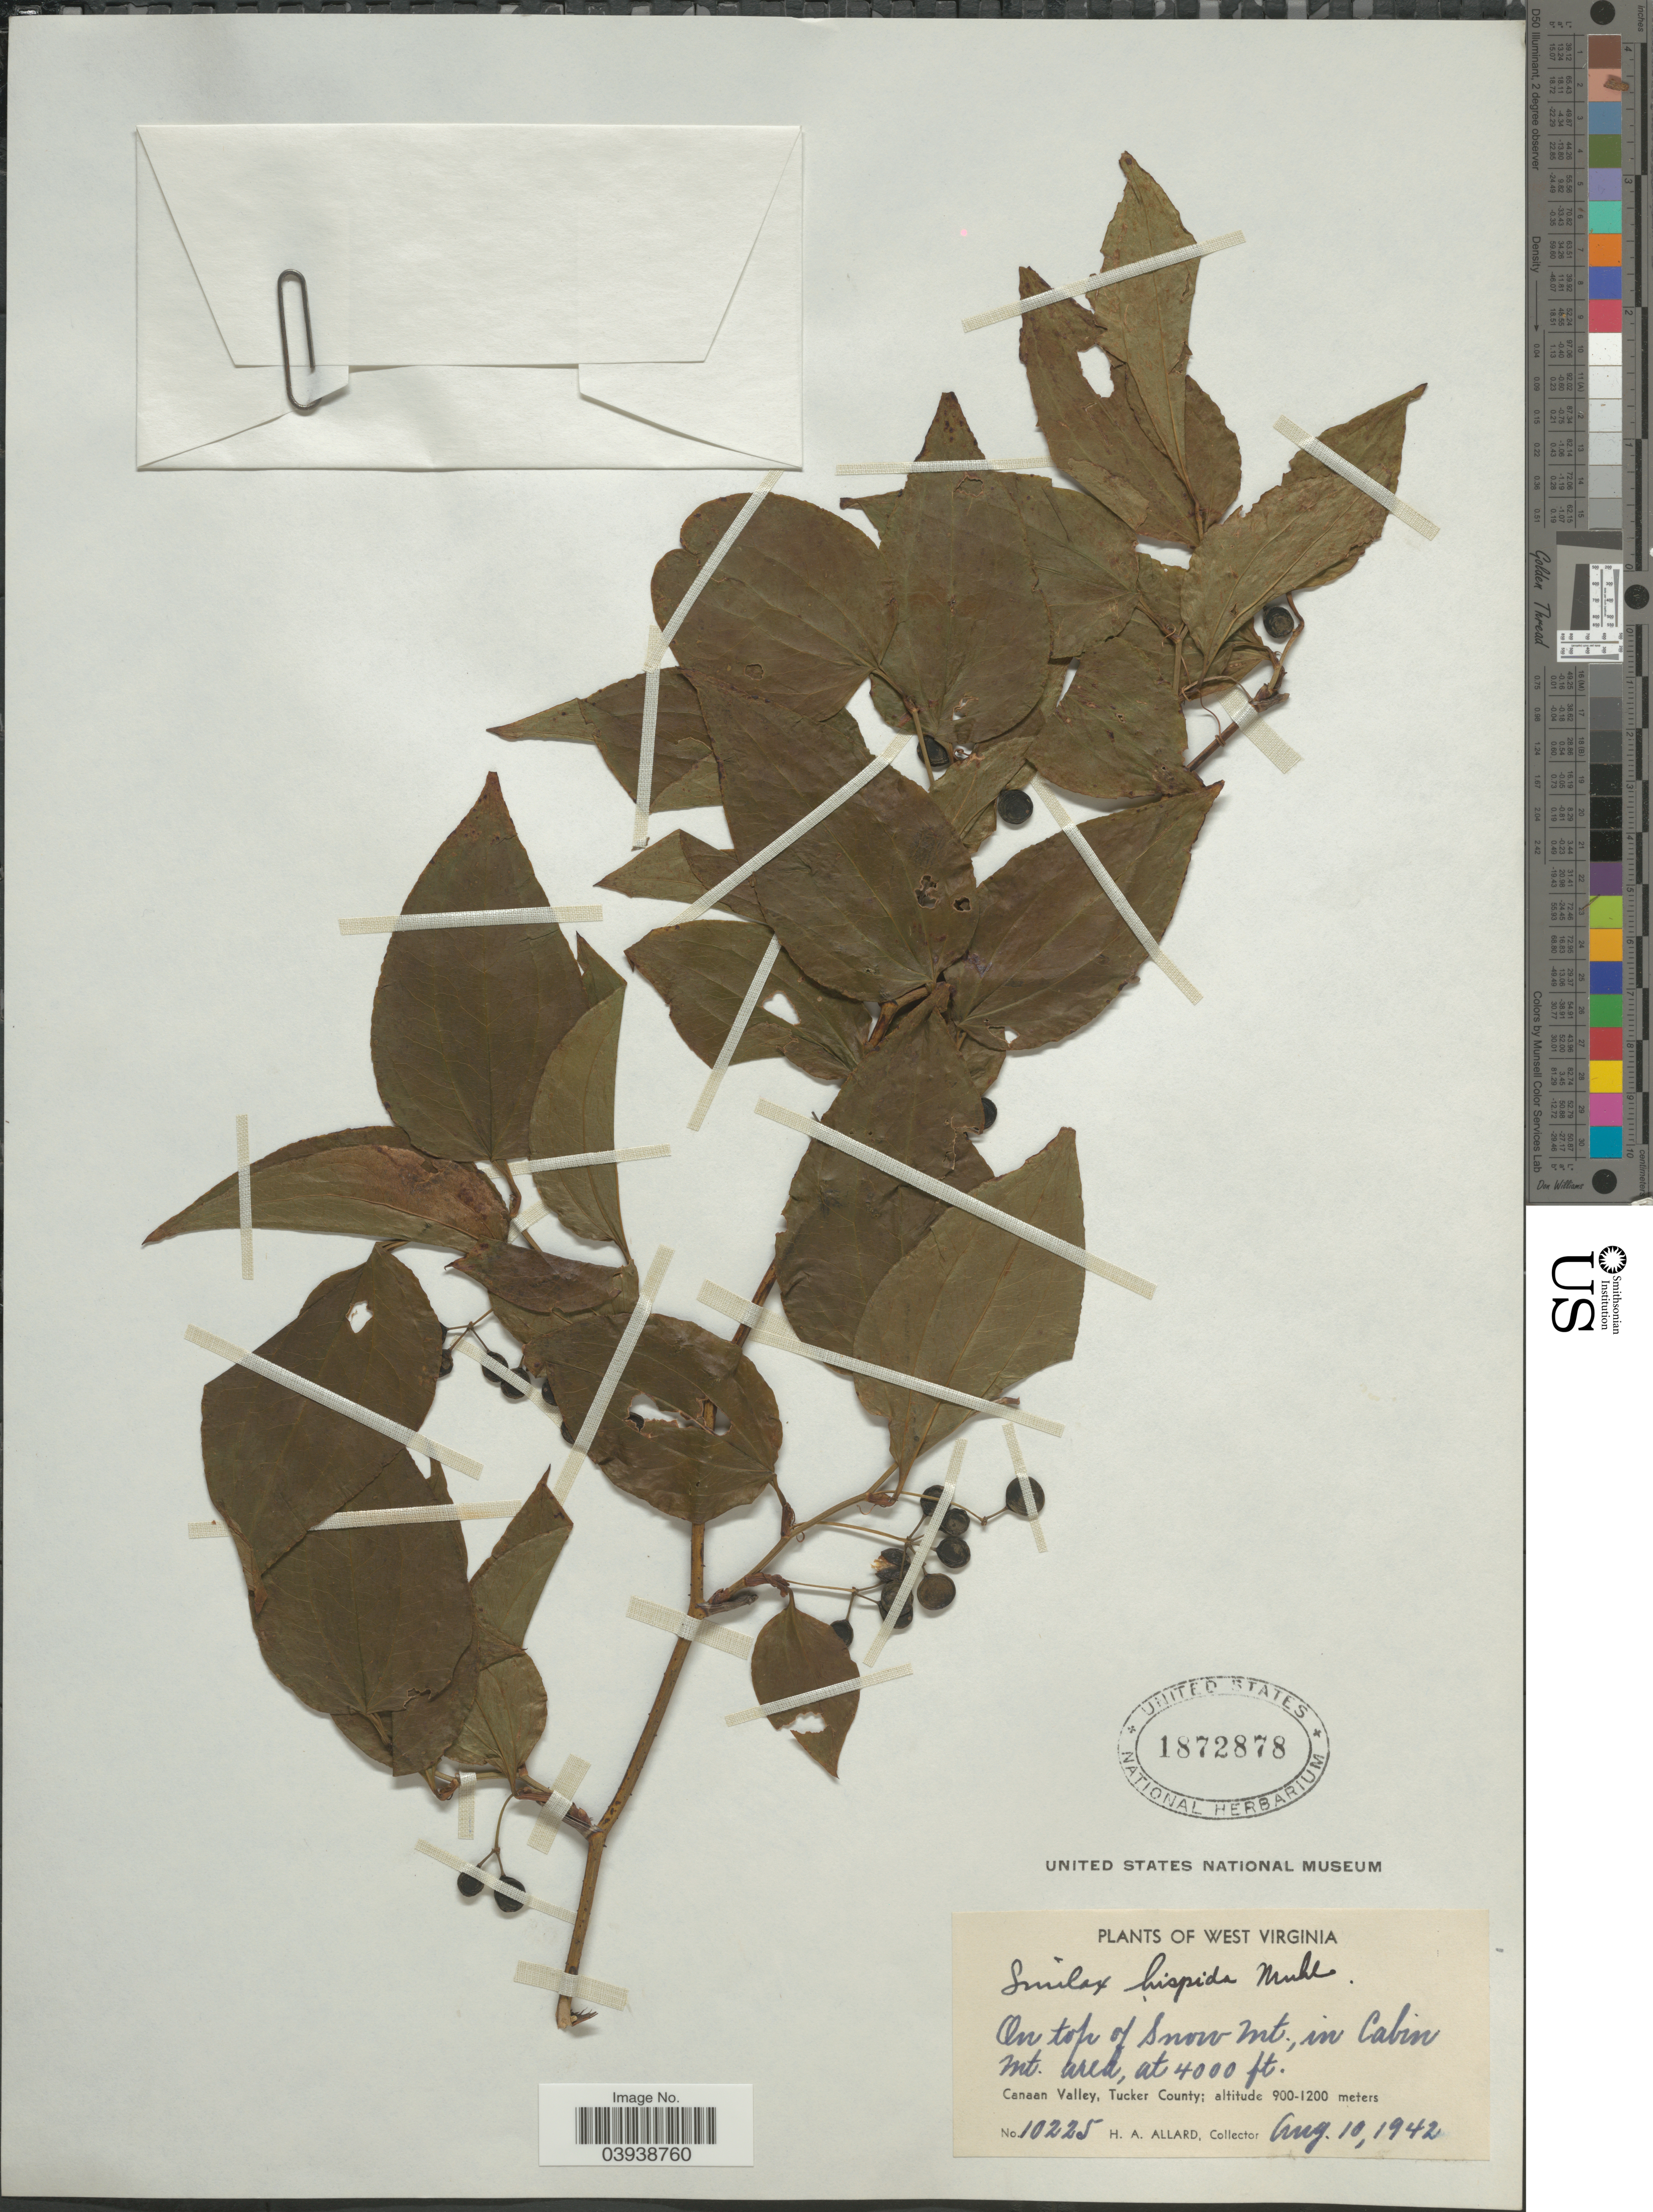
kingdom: Plantae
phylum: Tracheophyta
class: Liliopsida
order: Liliales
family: Smilacaceae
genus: Smilax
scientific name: Smilax hispida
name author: Raf.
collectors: H. A. Allard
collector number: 10225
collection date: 1942-08-10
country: United States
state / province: West Virginia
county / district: Tucker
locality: On top of Snow Mt., in Cabin Mt. area. Canaan Valley, Tucker County.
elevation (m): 1219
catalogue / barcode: US 1872878